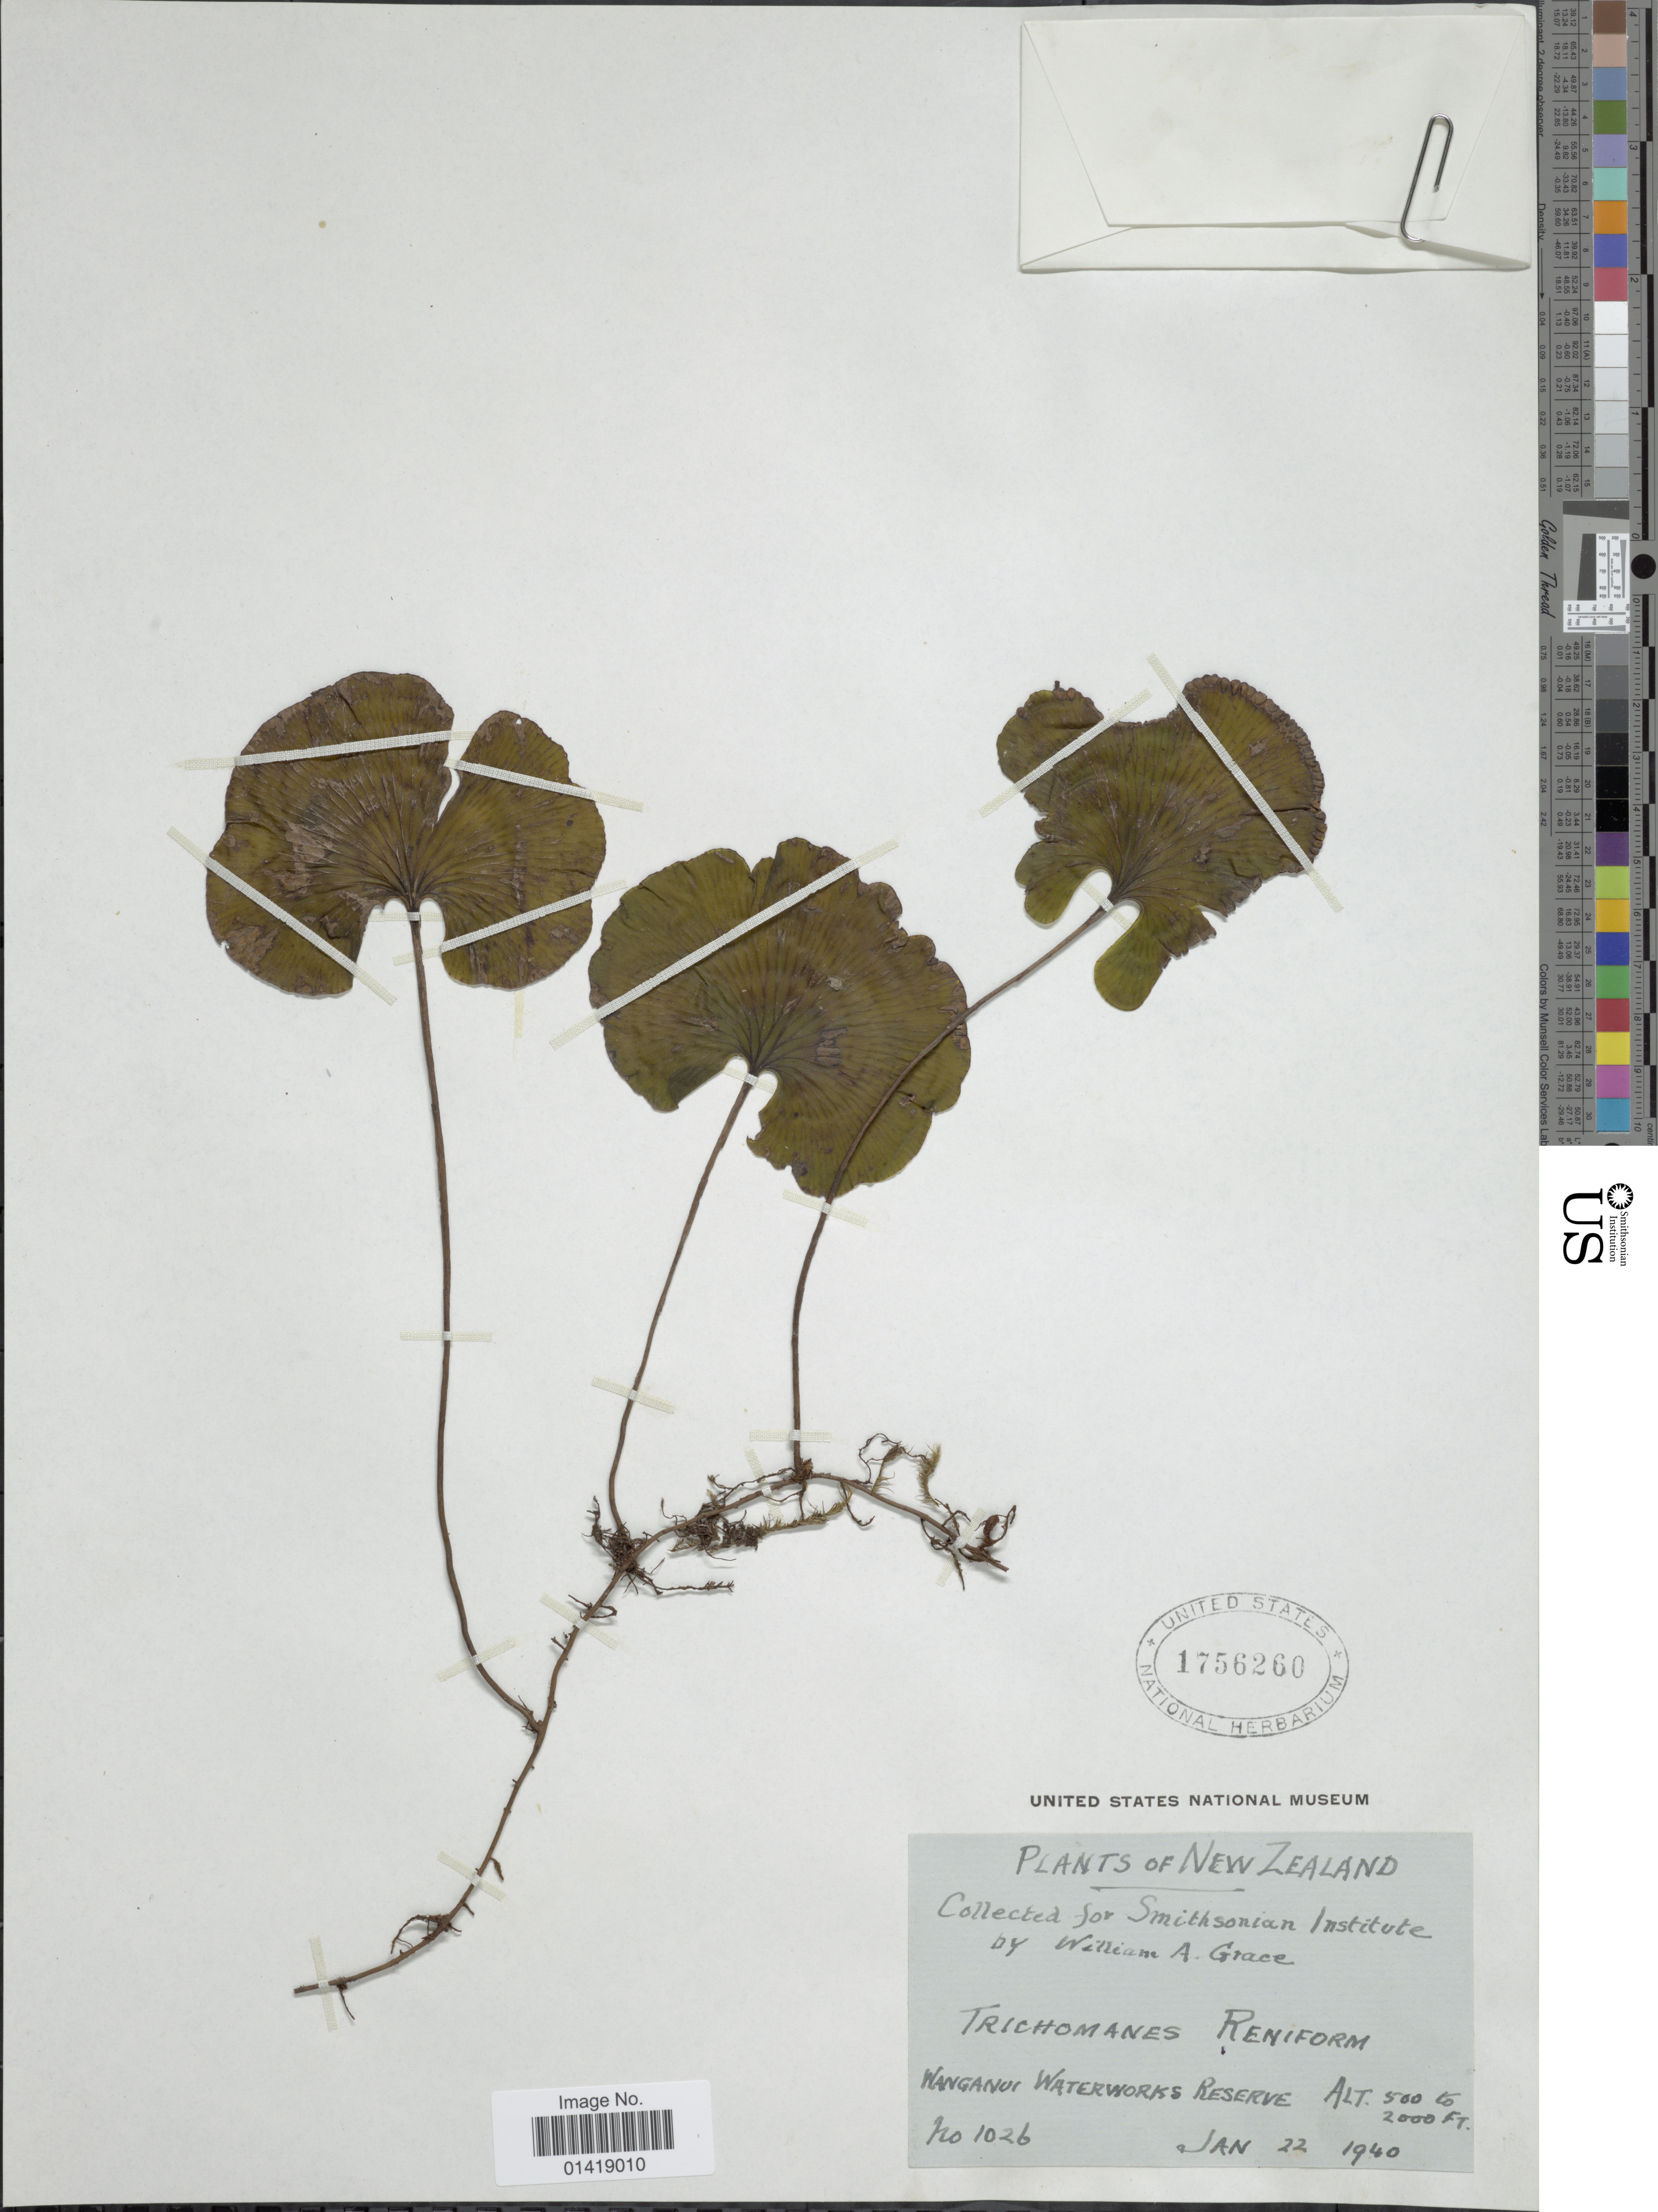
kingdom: Plantae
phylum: Tracheophyta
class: Polypodiopsida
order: Hymenophyllales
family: Hymenophyllaceae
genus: Hymenophyllum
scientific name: Hymenophyllum nephrophyllum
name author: Ebihara & K. Iwats.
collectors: W. Grace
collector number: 1026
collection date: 1940-01-22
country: New Zealand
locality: Wanganui waterworks reserve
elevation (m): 152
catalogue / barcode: US 1756260